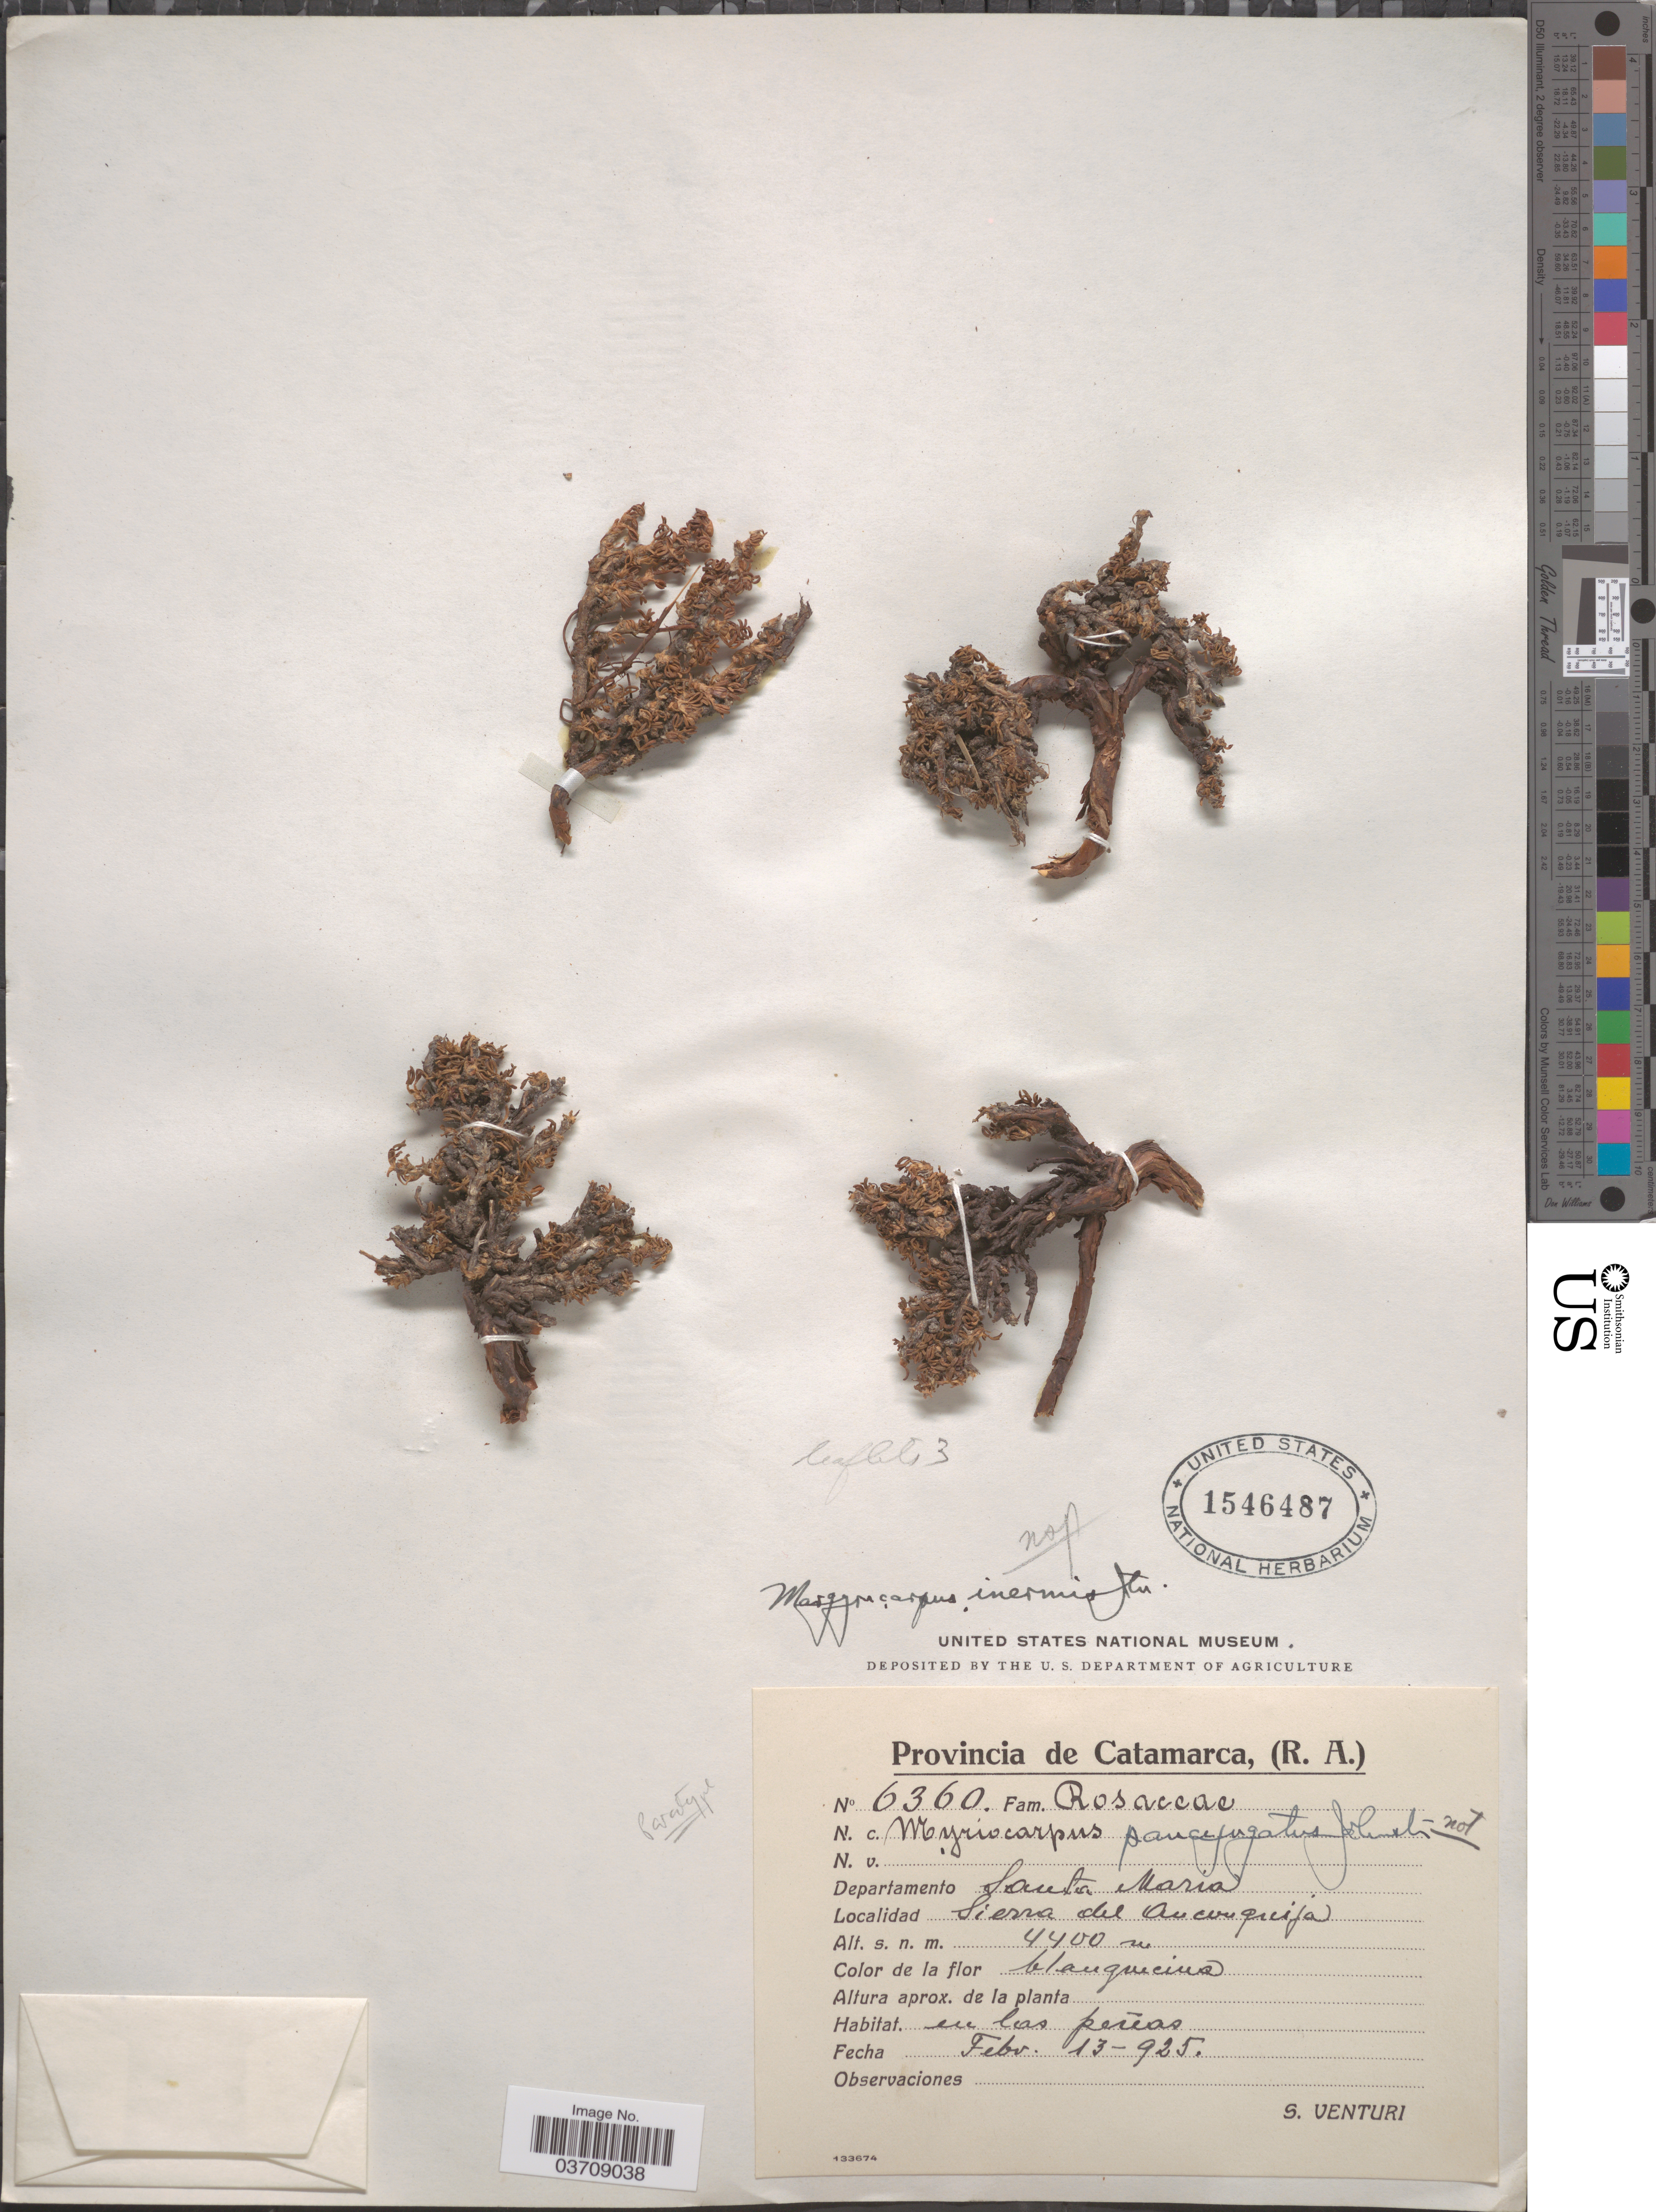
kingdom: Plantae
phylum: Tracheophyta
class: Magnoliopsida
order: Rosales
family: Rosaceae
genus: Tetraglochin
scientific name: Tetraglochin paucijugatum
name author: (I.M. Johnst.) Rothm.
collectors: S. Venturi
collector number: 6360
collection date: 1925-02-13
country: Argentina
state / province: Catamarca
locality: Departamento Santa Maria. Sierra del Anconquija.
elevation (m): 4400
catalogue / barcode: US 1546487